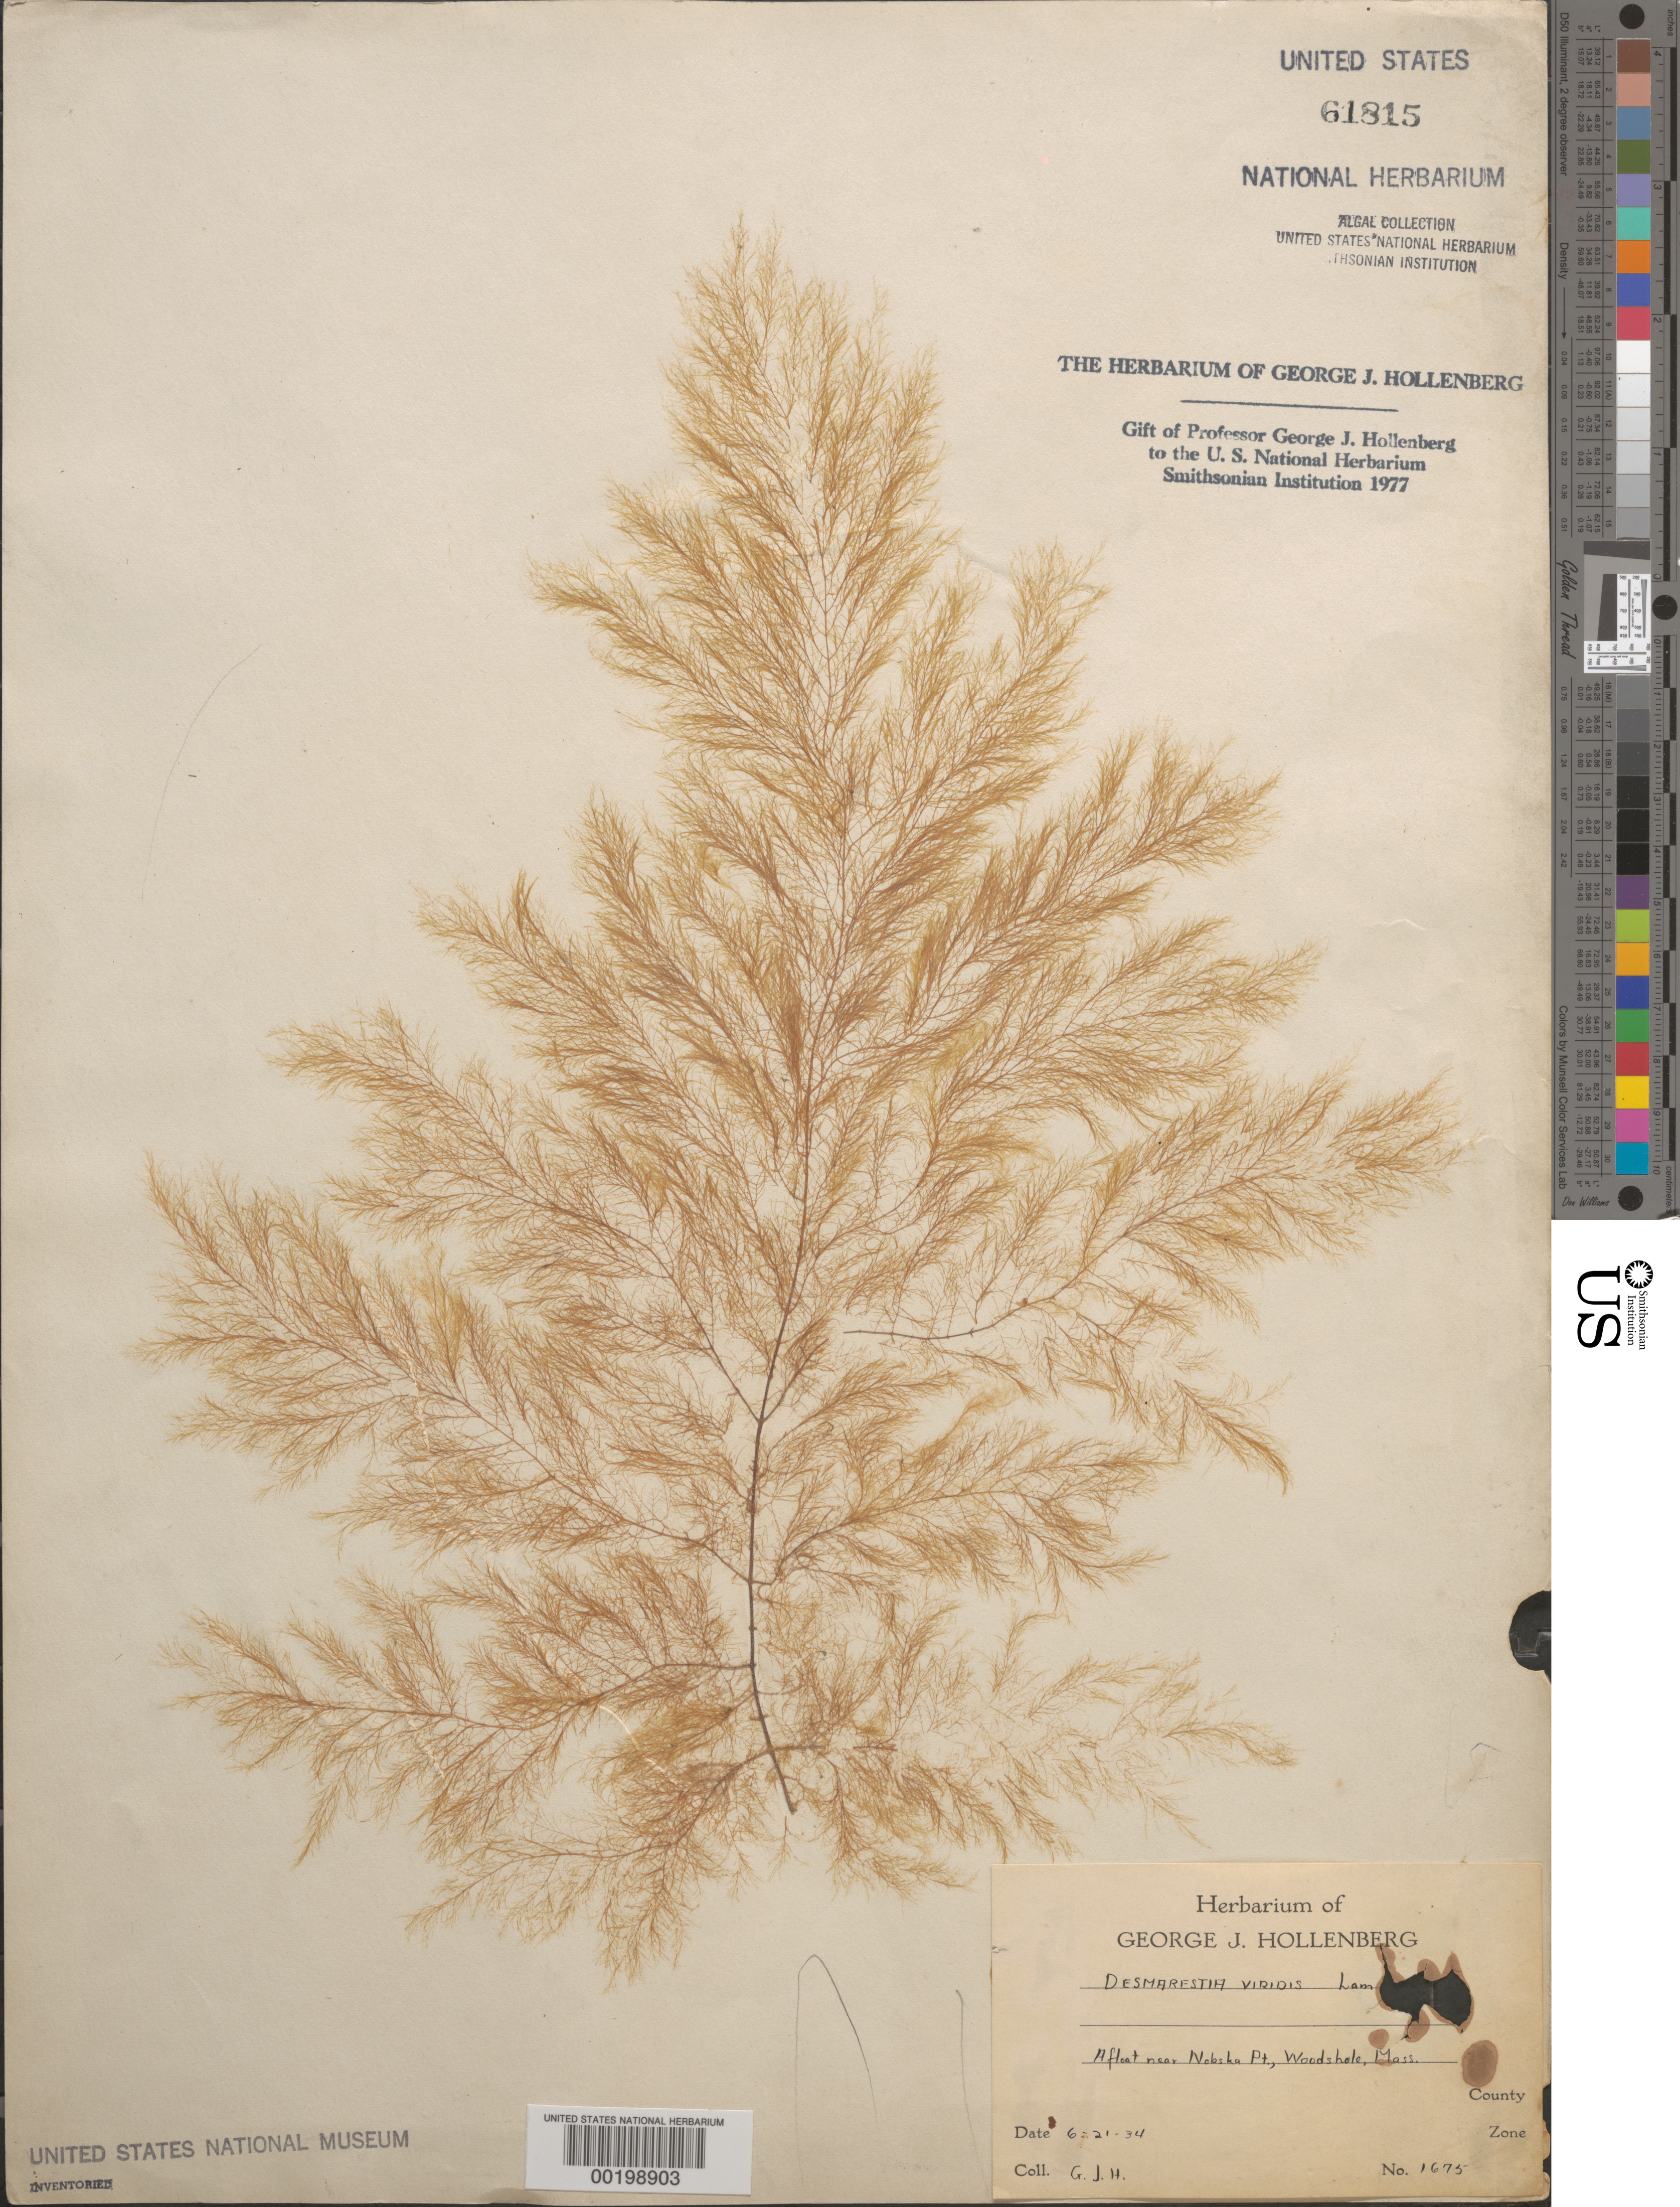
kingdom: Chromista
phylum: Ochrophyta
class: Phaeophyceae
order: Desmarestiales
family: Desmarestiaceae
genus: Desmarestia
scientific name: Desmarestia viridis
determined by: Hollenberg, George J.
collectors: G. Hollenberg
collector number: GJH 1675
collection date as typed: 21 Jun 1934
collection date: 1934-06-21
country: United States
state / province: Massachusetts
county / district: Barnstable County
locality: Woods Hole near Nobska Point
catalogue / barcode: US 61815